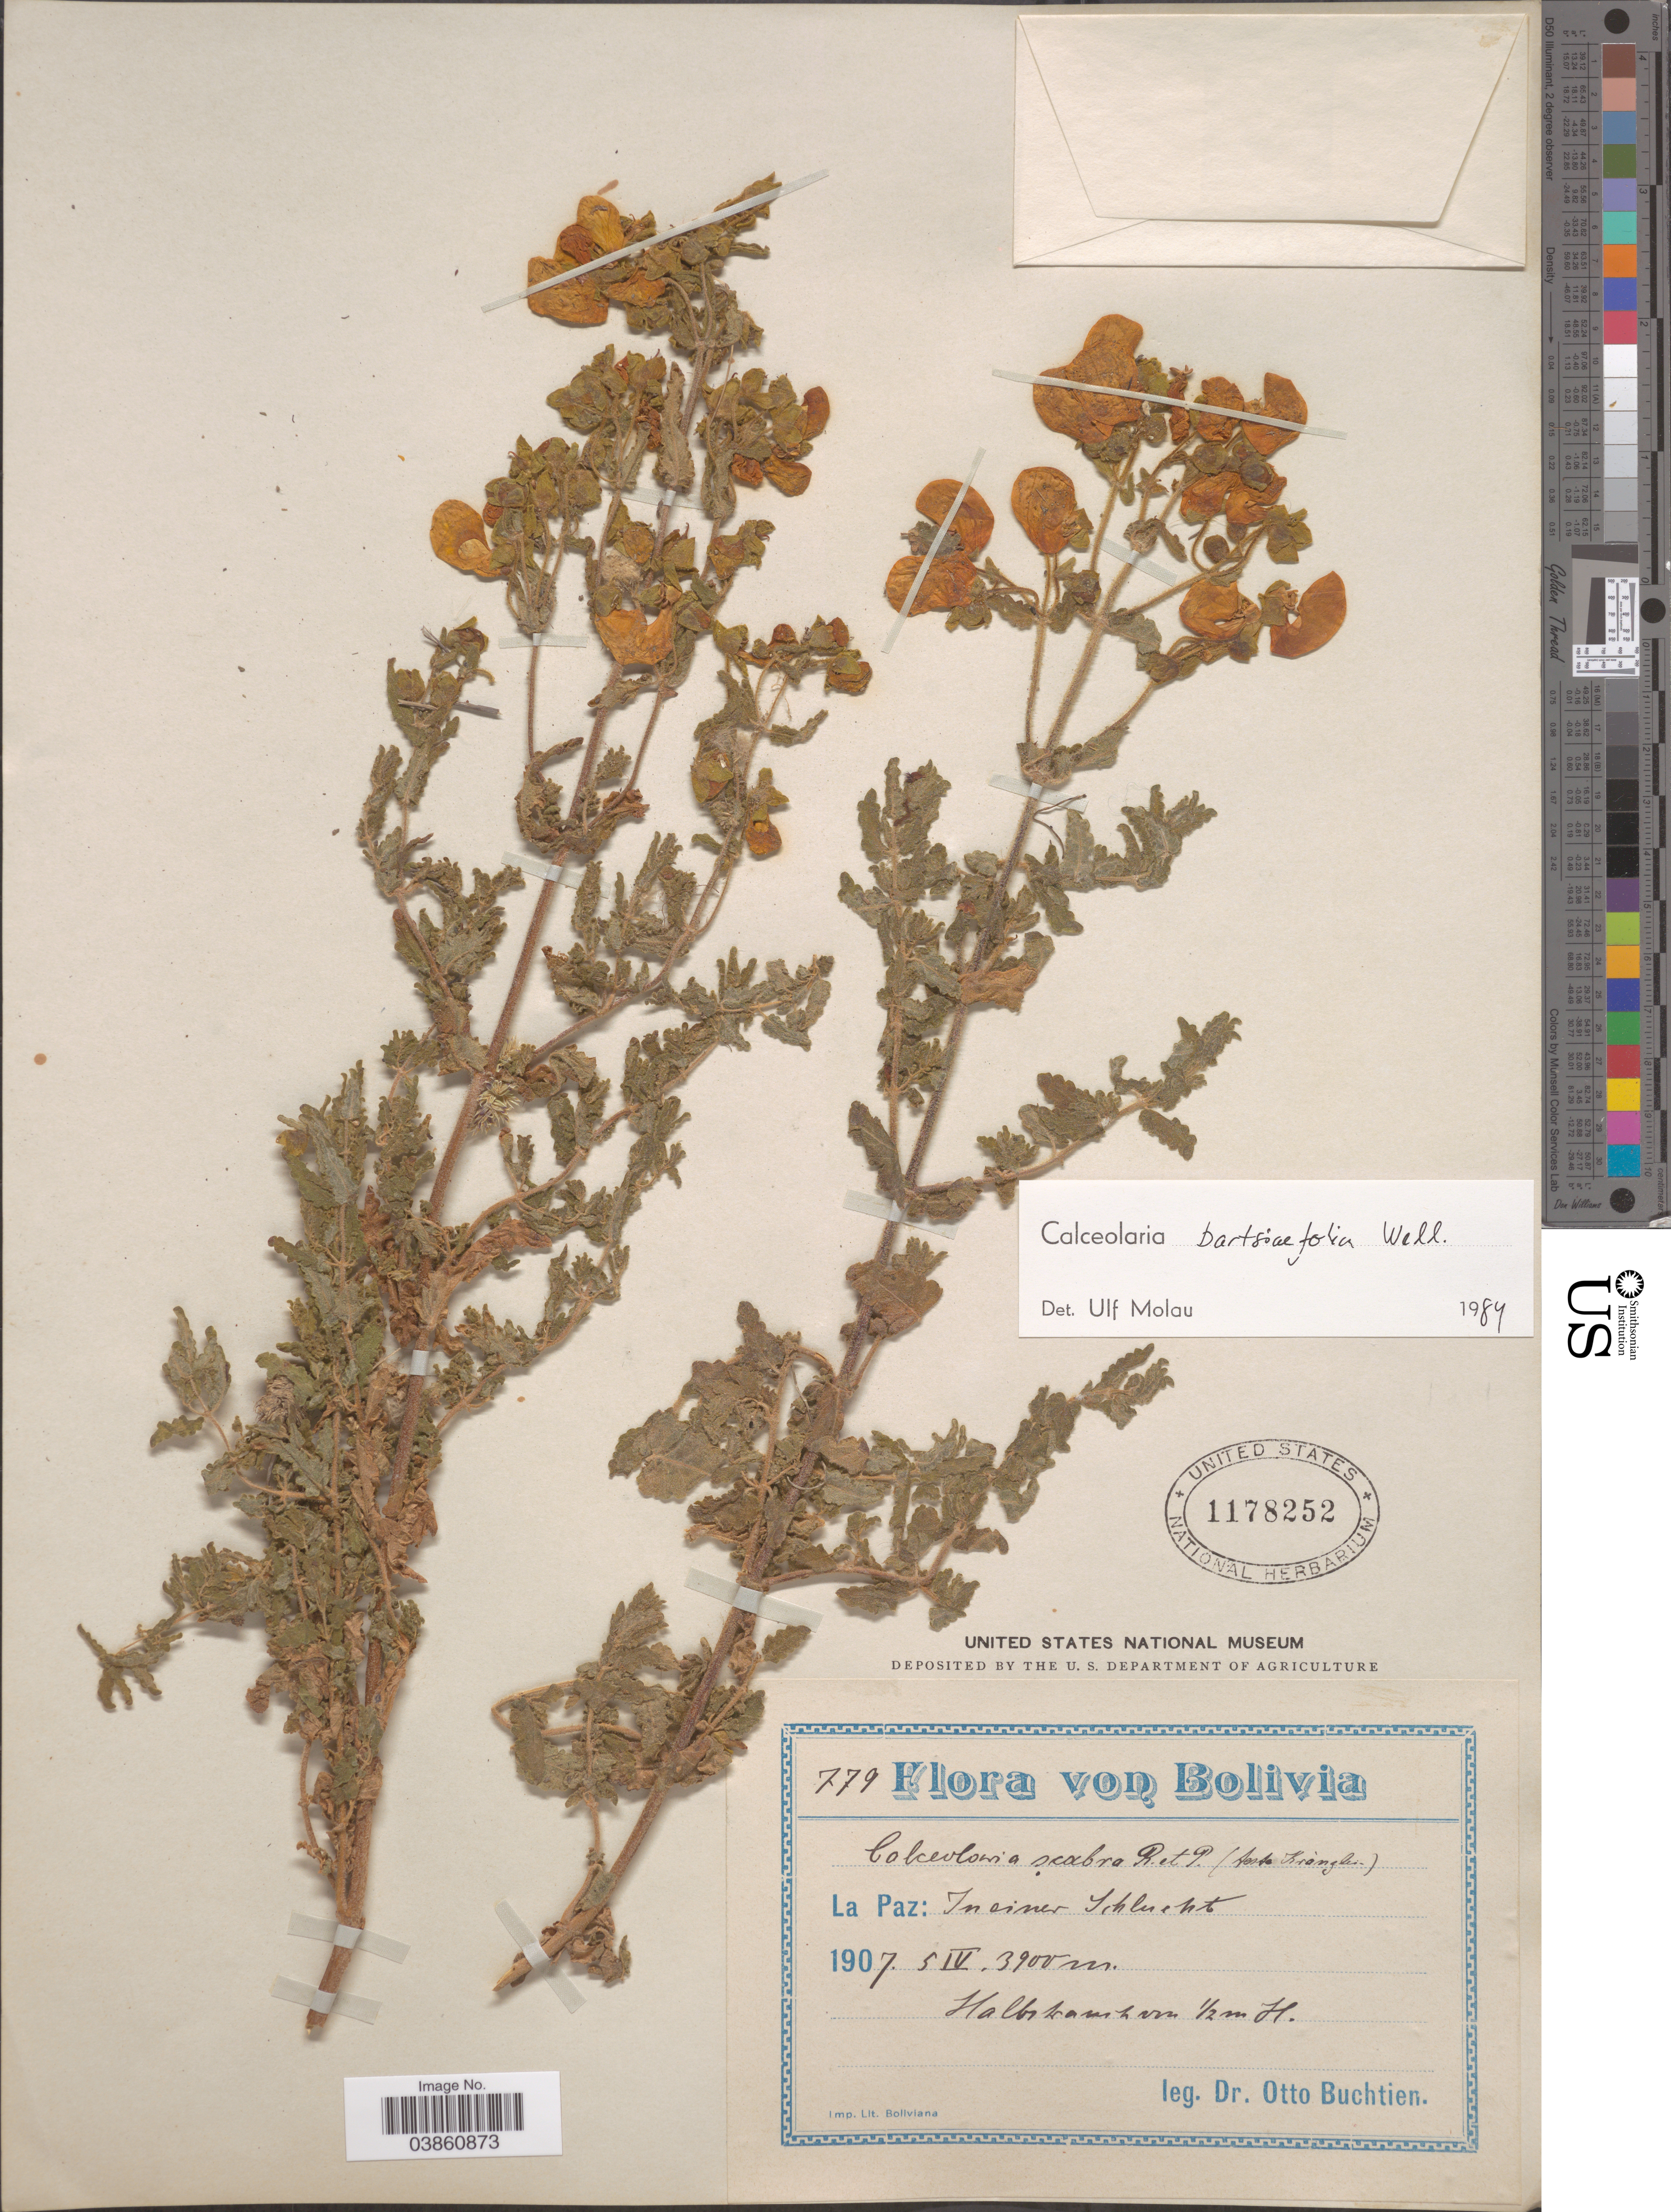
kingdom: Plantae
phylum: Tracheophyta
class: Magnoliopsida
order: Lamiales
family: Calceolariaceae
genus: Calceolaria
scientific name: Calceolaria bartsiifolia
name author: Wedd.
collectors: O. Buchtien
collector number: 779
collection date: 1907-04-05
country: Bolivia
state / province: La Paz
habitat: In einer Schlucht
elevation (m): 3900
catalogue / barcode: US 1178252